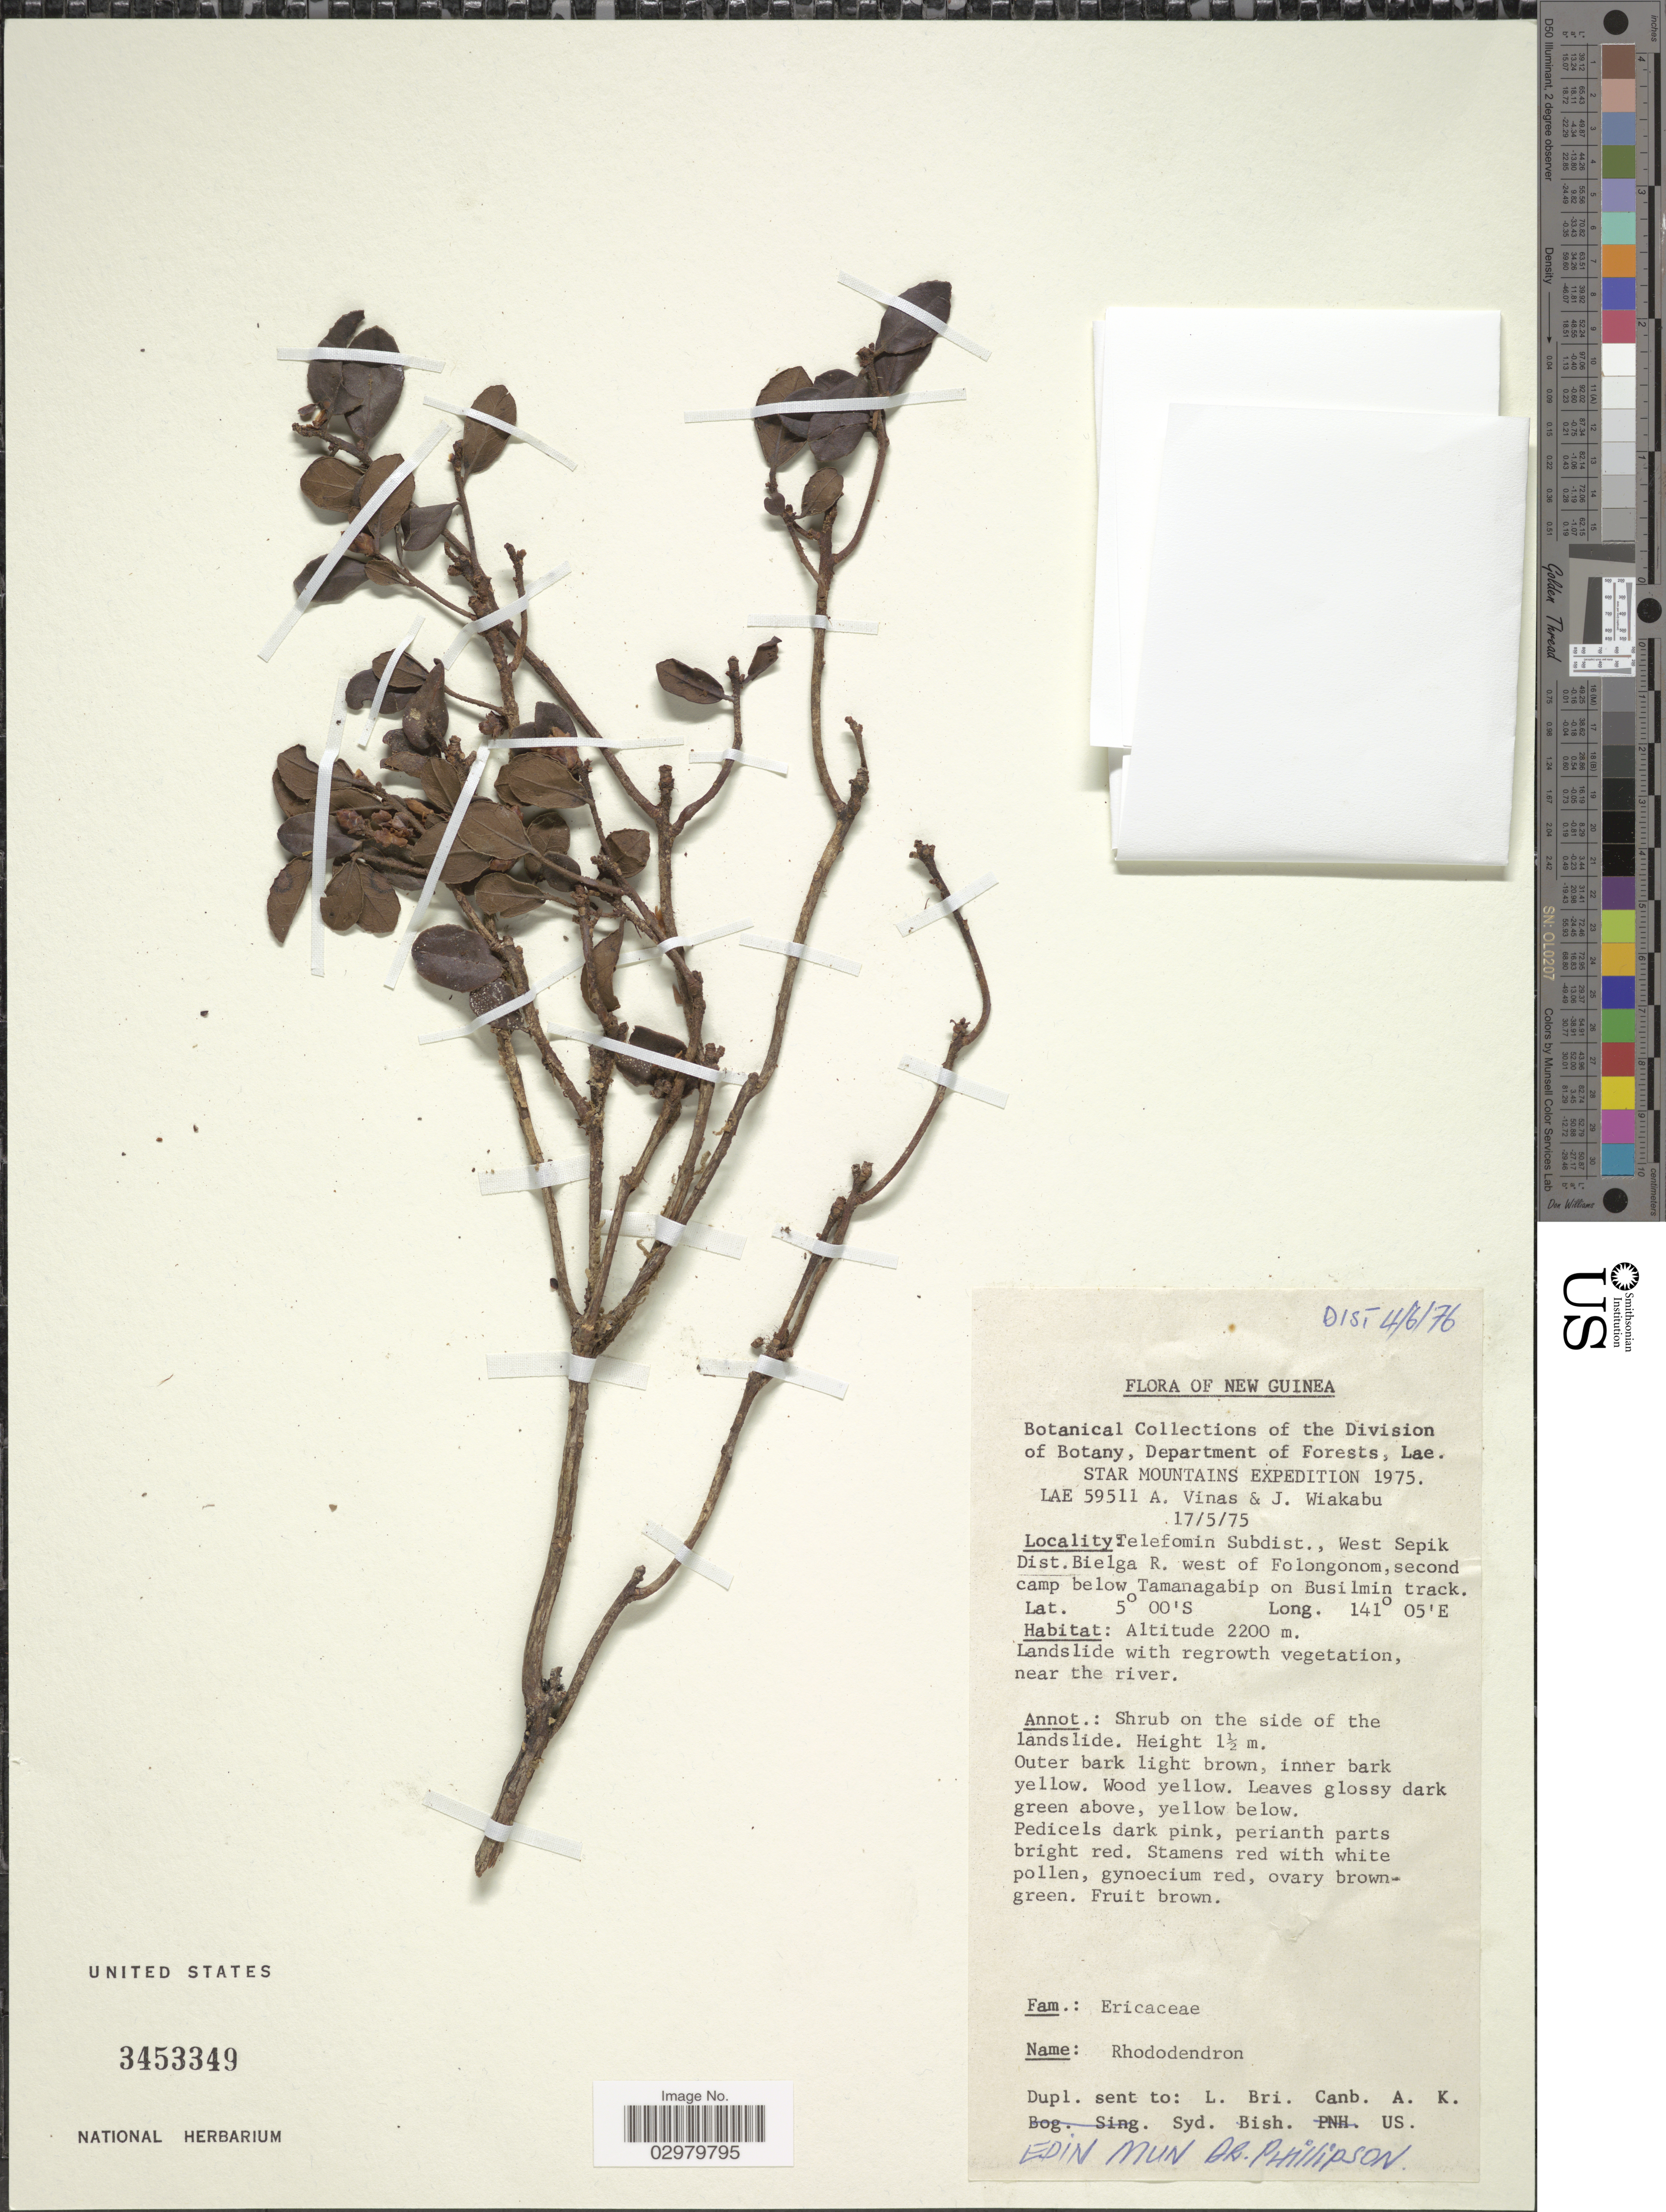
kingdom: Plantae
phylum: Tracheophyta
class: Magnoliopsida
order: Ericales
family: Ericaceae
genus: Rhododendron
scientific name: Rhododendron sp.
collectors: A. Vinas & J. Wiakabu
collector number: LAE 59511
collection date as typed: Transcribed d/m/y: 17/5/75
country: Papua New Guinea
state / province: Sandaun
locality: New Guinea. Telefomin Subdist., West Sepik Dist. Bielga R. West of Folongonom, second camp below Tamanagabip on Busilmin track.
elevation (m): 2200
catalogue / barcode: US 3453349